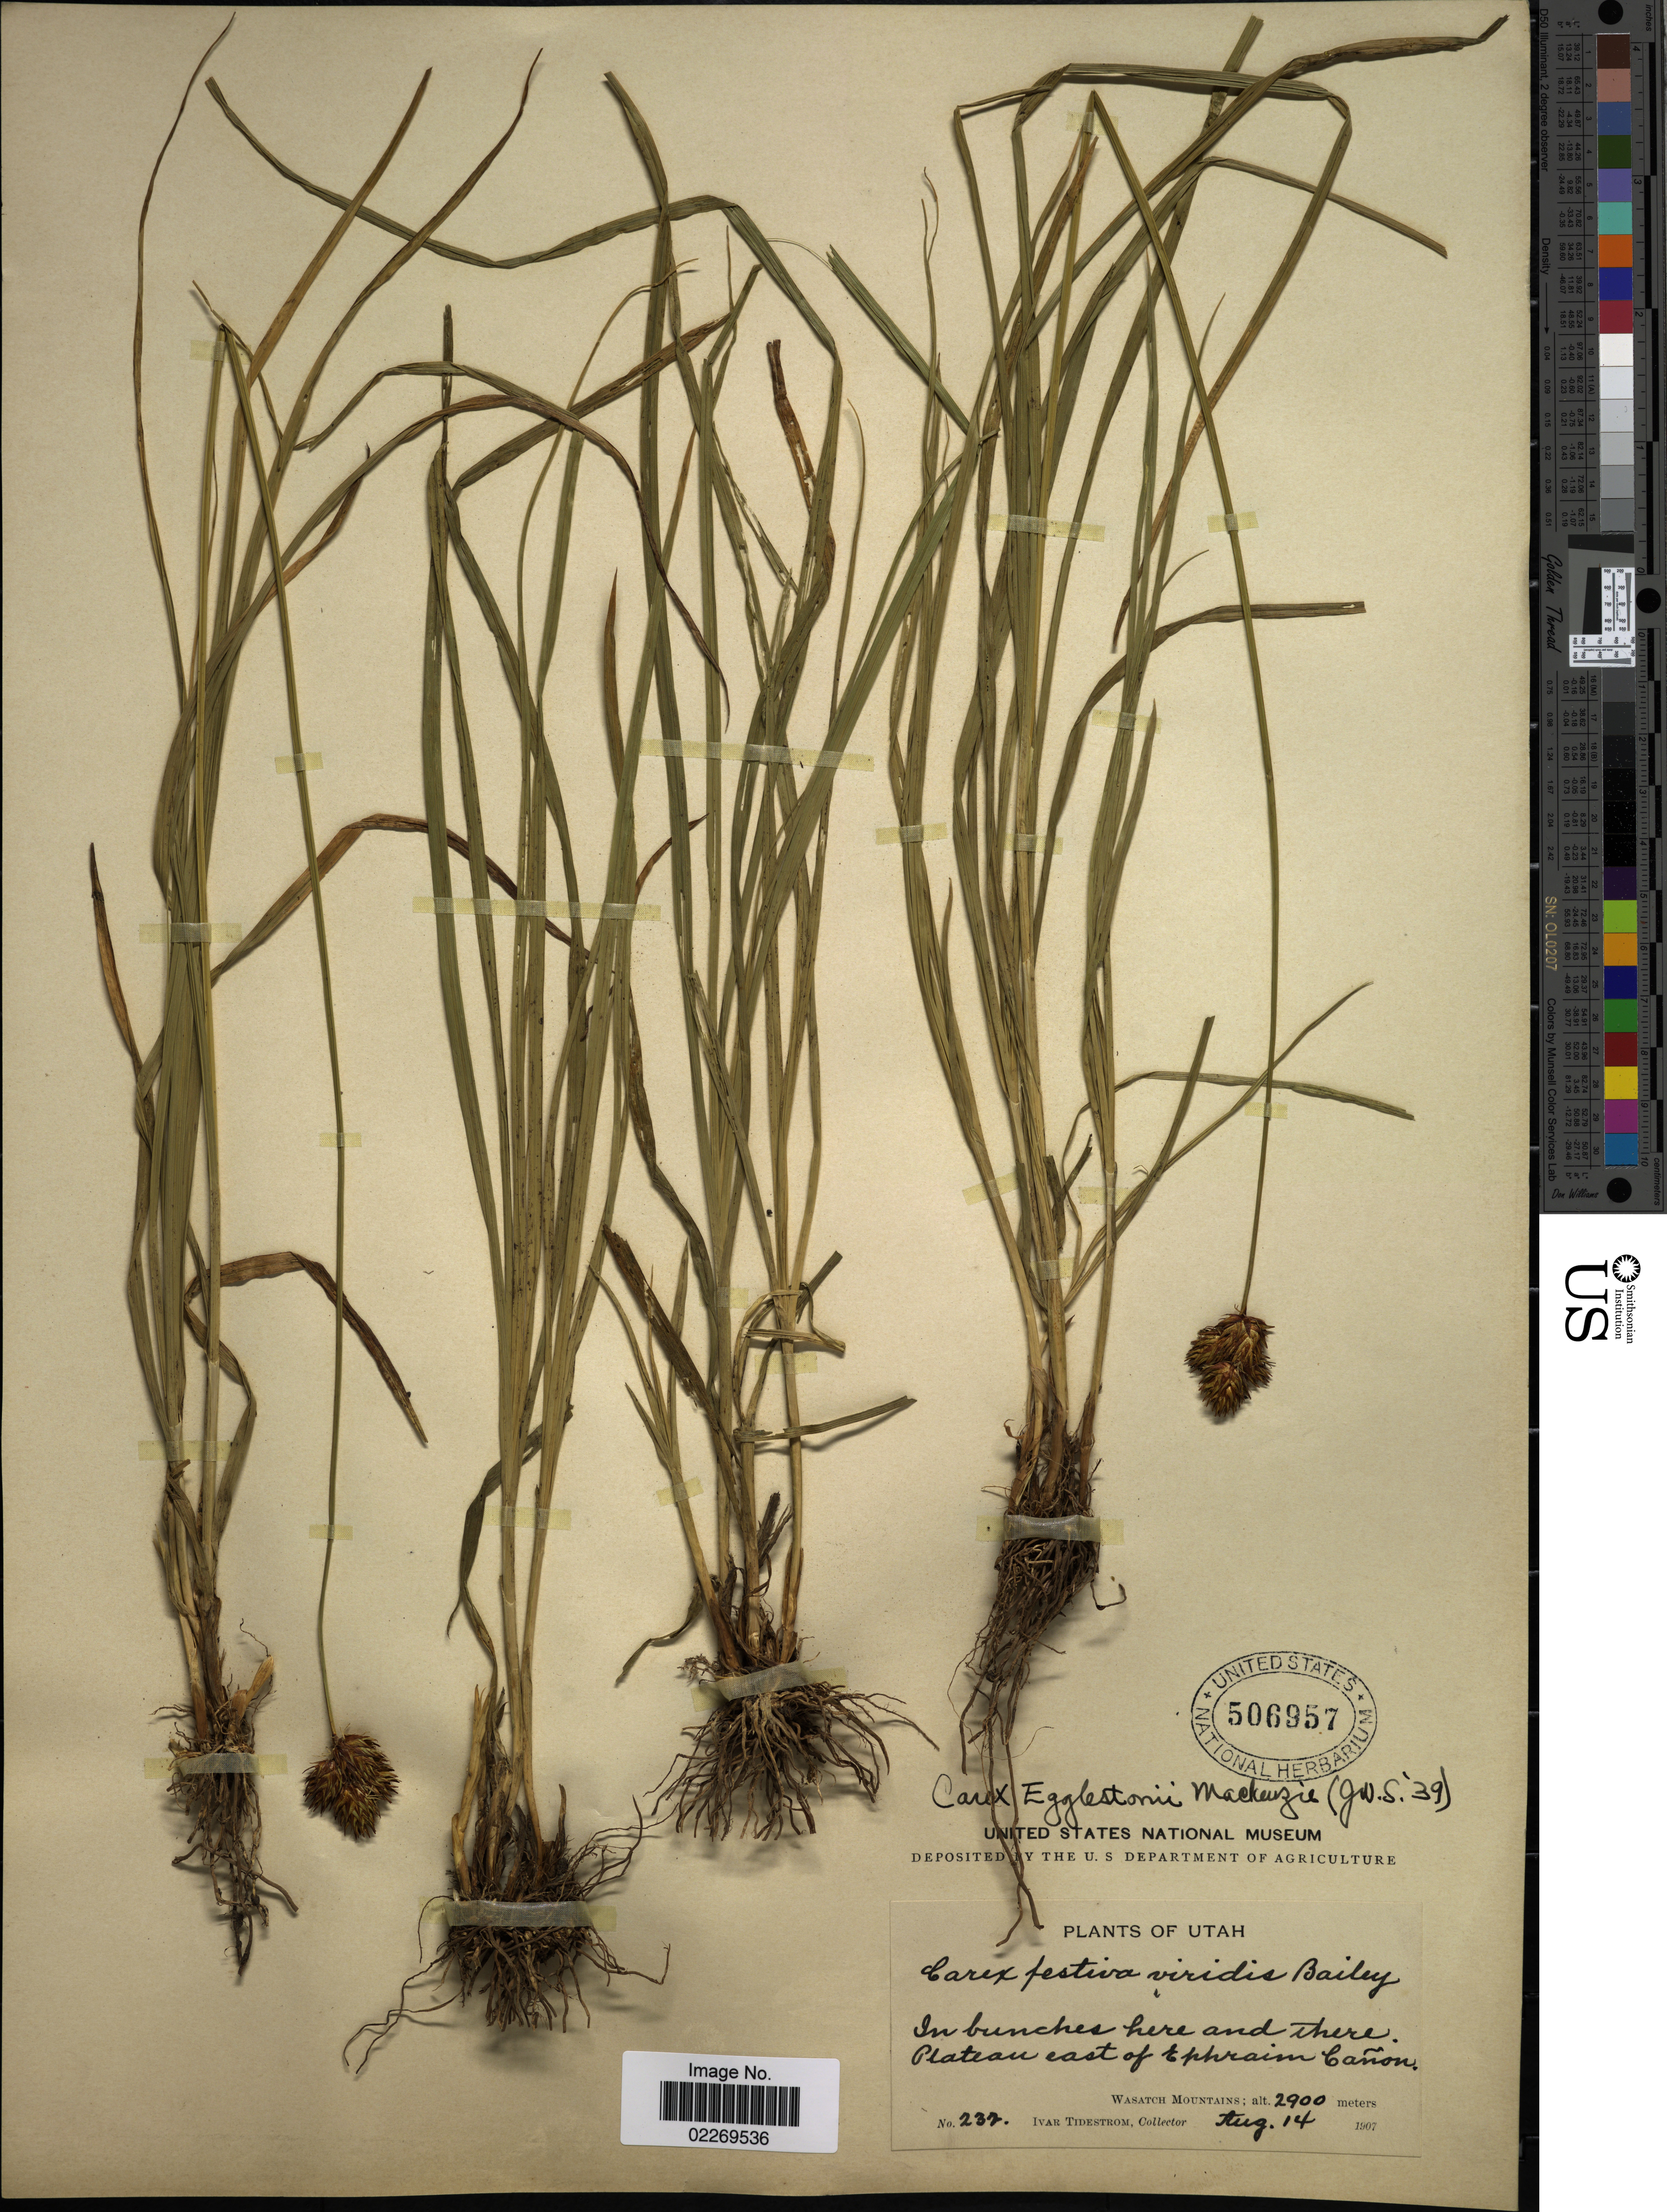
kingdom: Plantae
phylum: Tracheophyta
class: Liliopsida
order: Poales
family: Cyperaceae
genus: Carex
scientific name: Carex egglestonii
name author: Mack.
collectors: I. F. Tidestrom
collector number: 237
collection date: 1907-08-14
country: United States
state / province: Utah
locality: Plateau east of Ephraim Canon, Wasatch Mountains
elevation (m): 2900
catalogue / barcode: US 506957